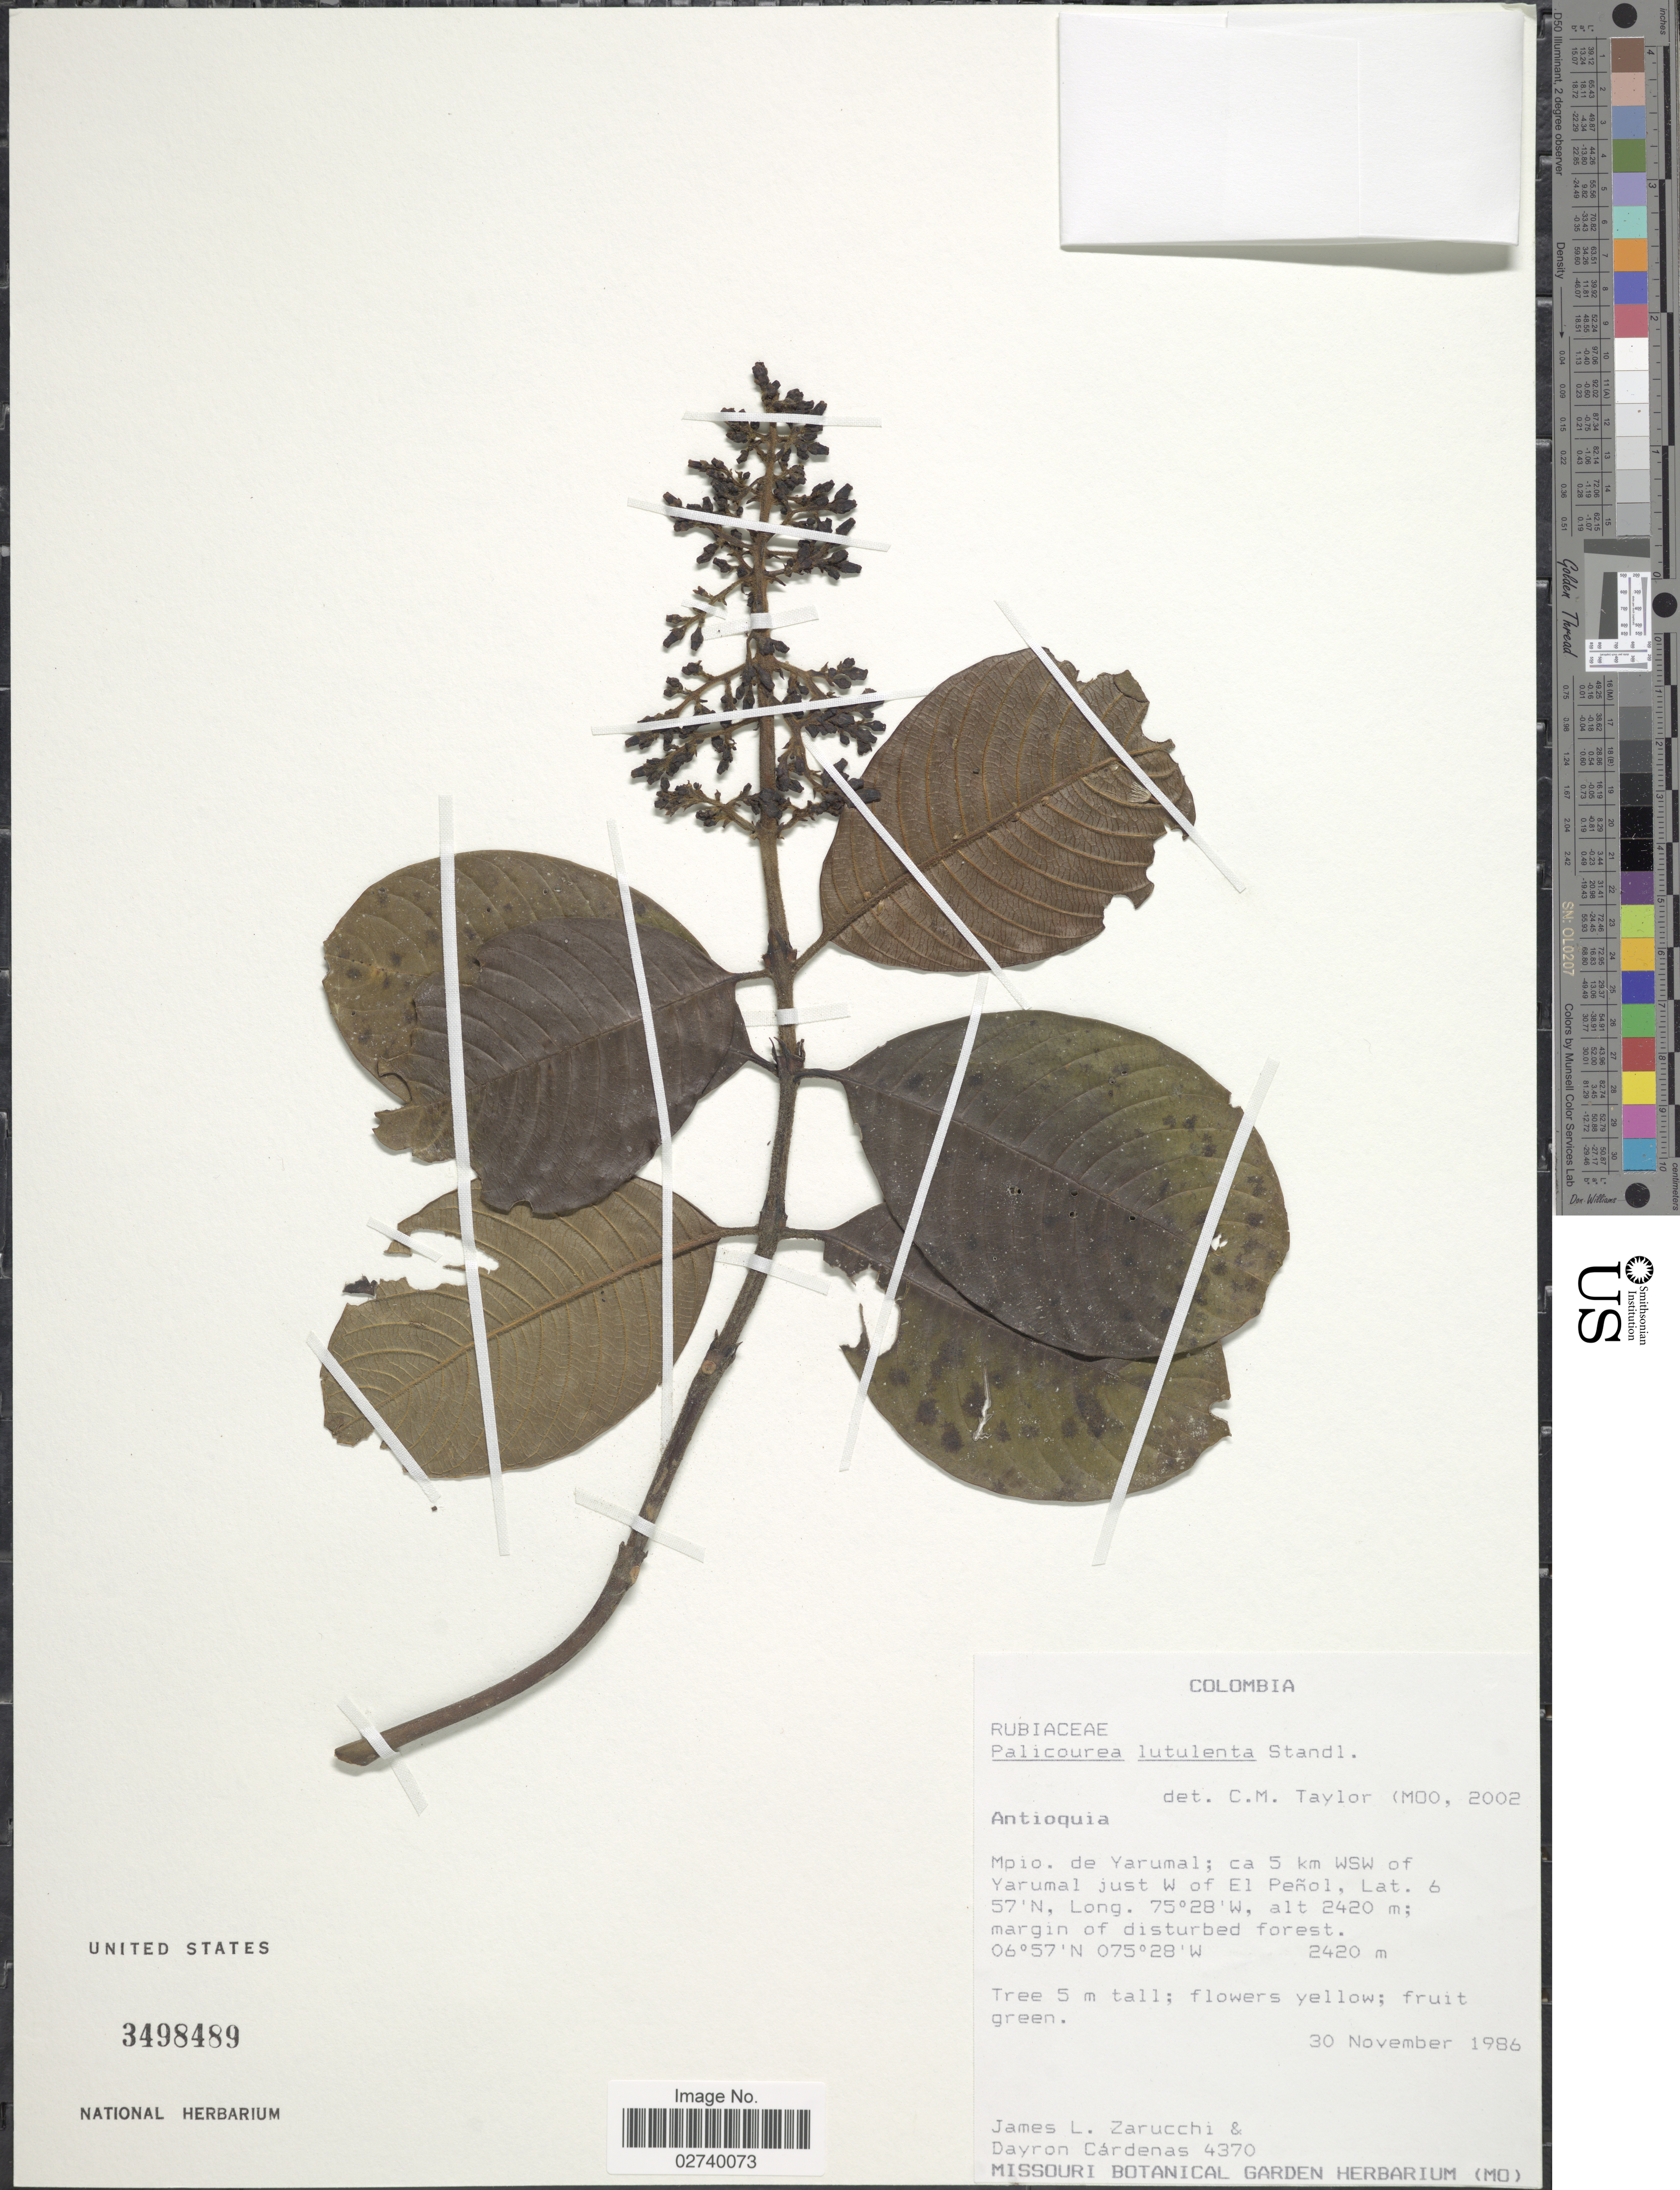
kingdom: Plantae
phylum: Tracheophyta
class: Magnoliopsida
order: Gentianales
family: Rubiaceae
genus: Palicourea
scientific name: Palicourea lutulenta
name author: Standl.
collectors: J. L. Zarucchi & D. Cárdenas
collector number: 4370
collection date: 1986-11-30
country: Colombia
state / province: Antioquia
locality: Mpio. de Yarumal; ca 5 km WSW of Yarumal just W of El Peñol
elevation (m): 2420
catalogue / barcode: US 3498489